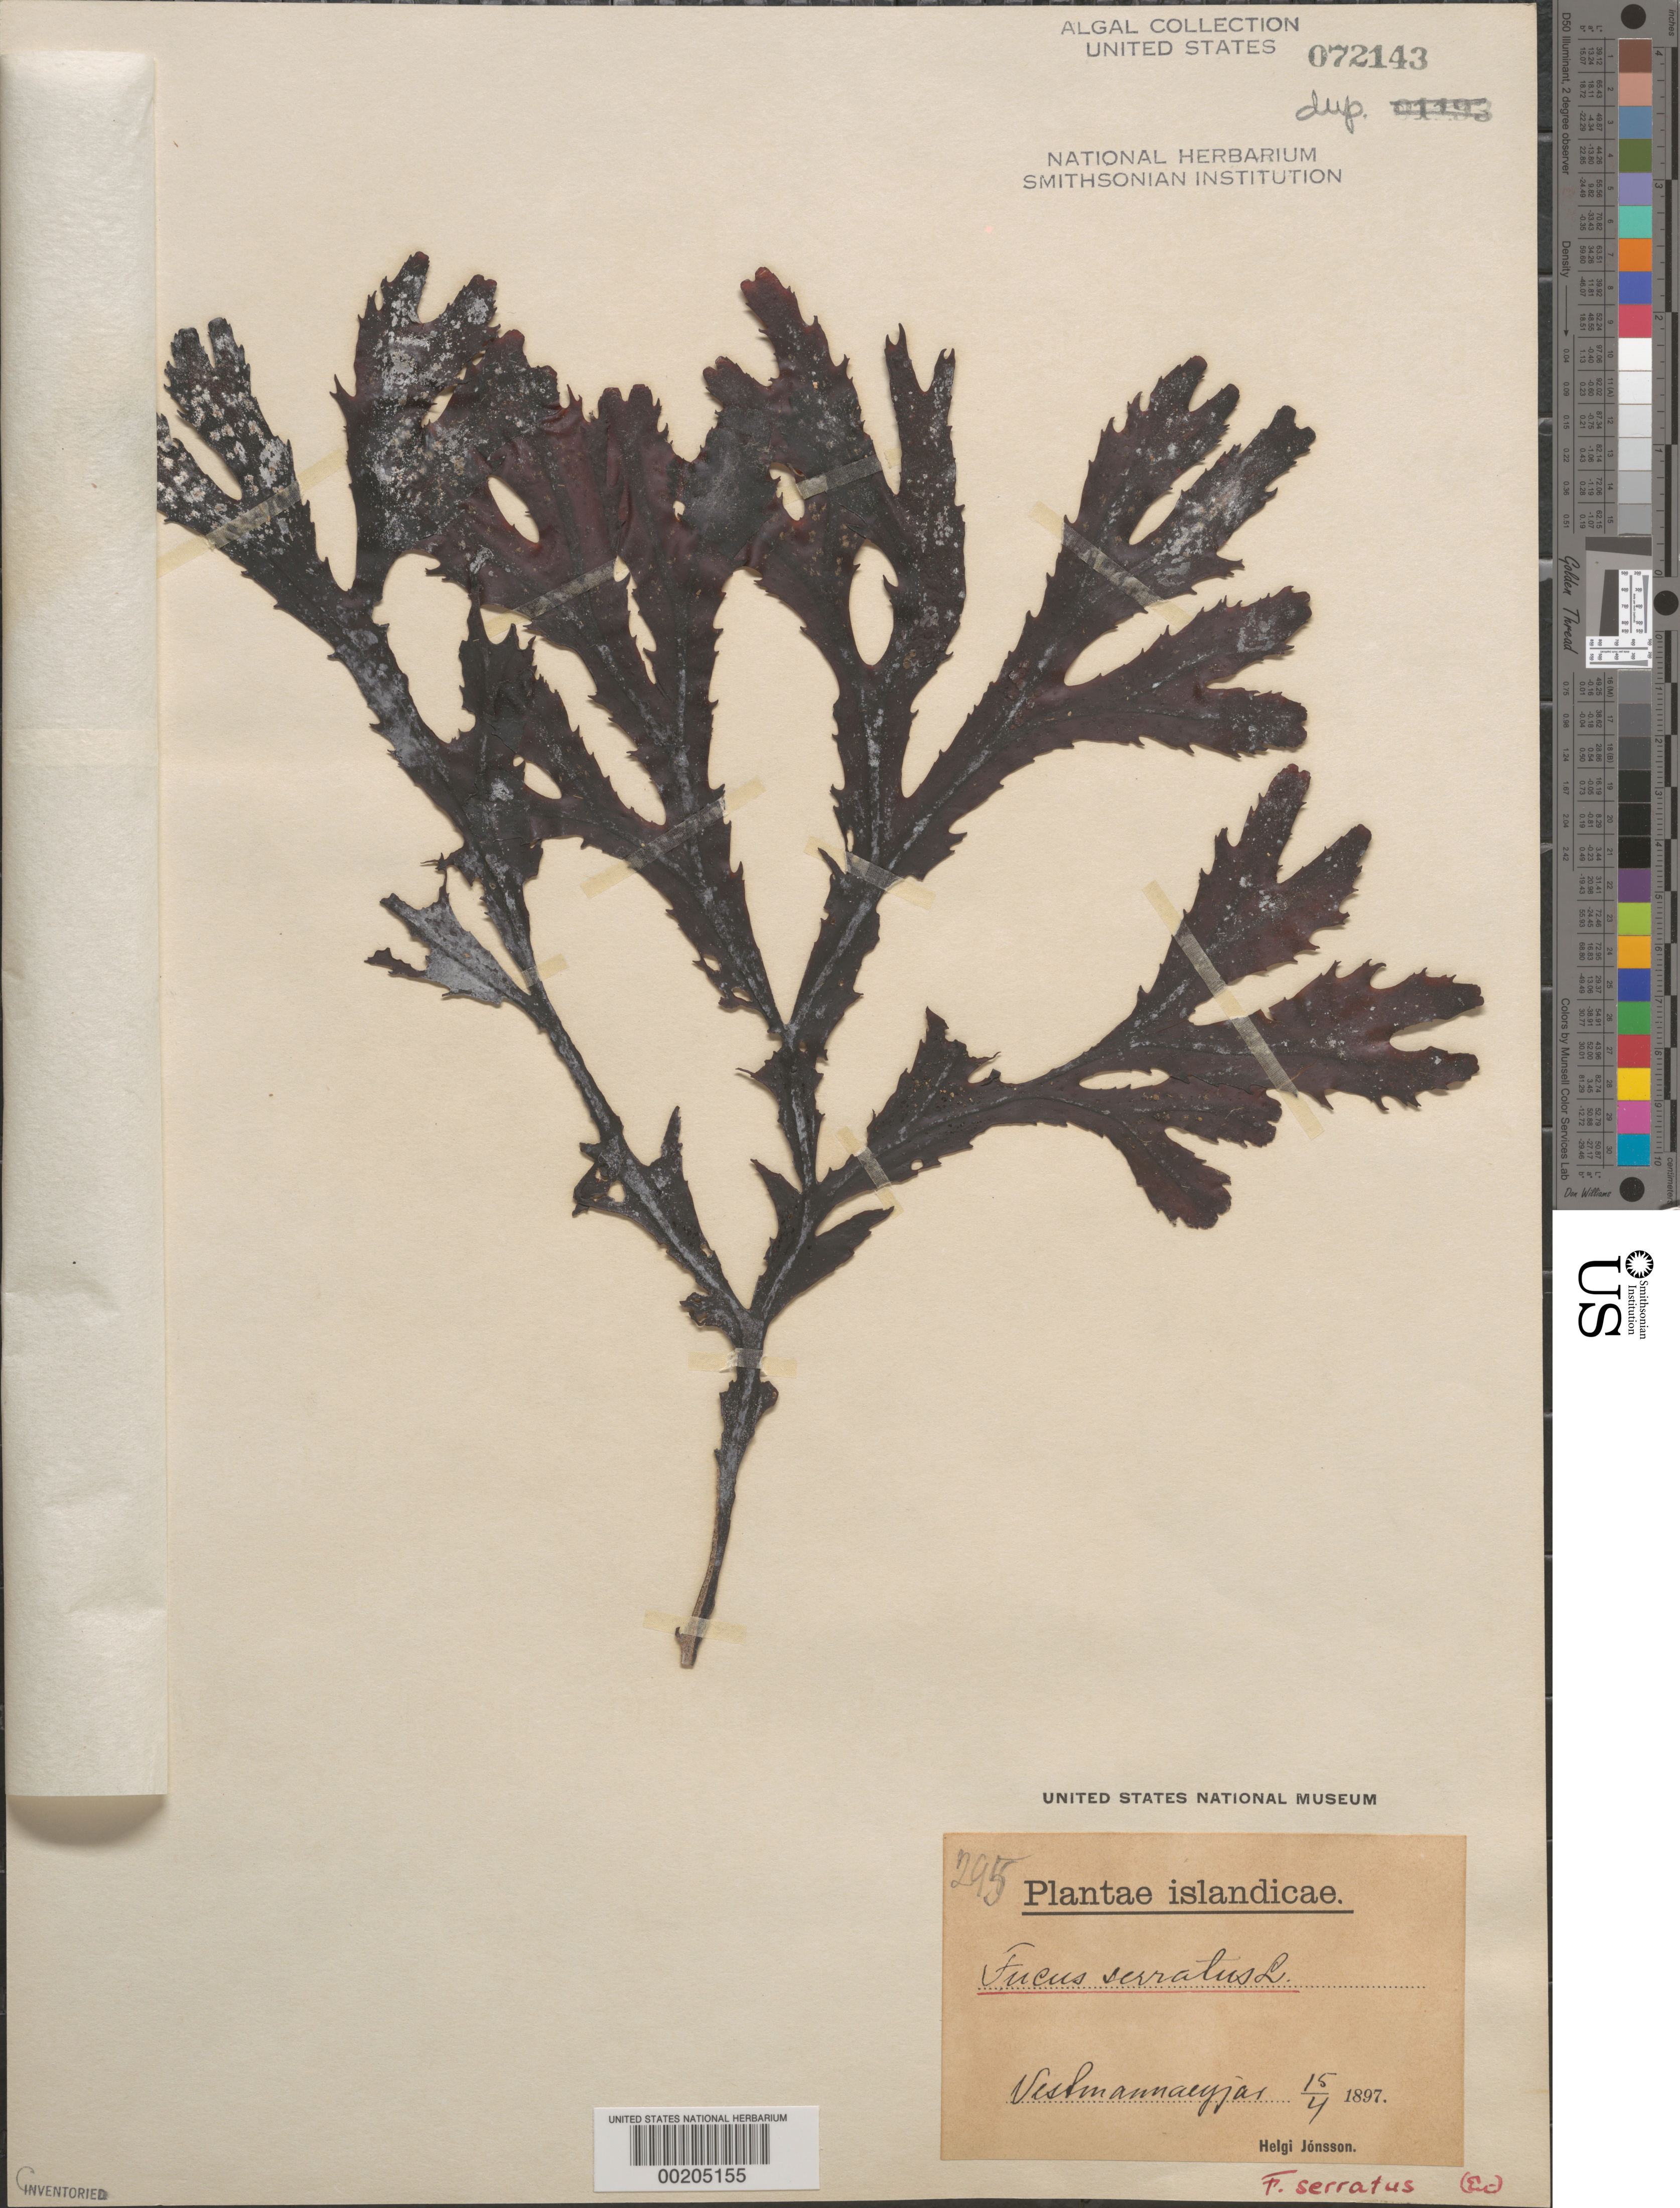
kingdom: Chromista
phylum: Ochrophyta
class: Phaeophyceae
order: Fucales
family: Fucaceae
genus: Fucus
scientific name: Fucus serratus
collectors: H. Jonsson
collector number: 295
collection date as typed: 15 Apr 1897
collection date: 1897-04-15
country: Iceland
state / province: Southern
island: Vestmannaeyjar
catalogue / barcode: US 72143